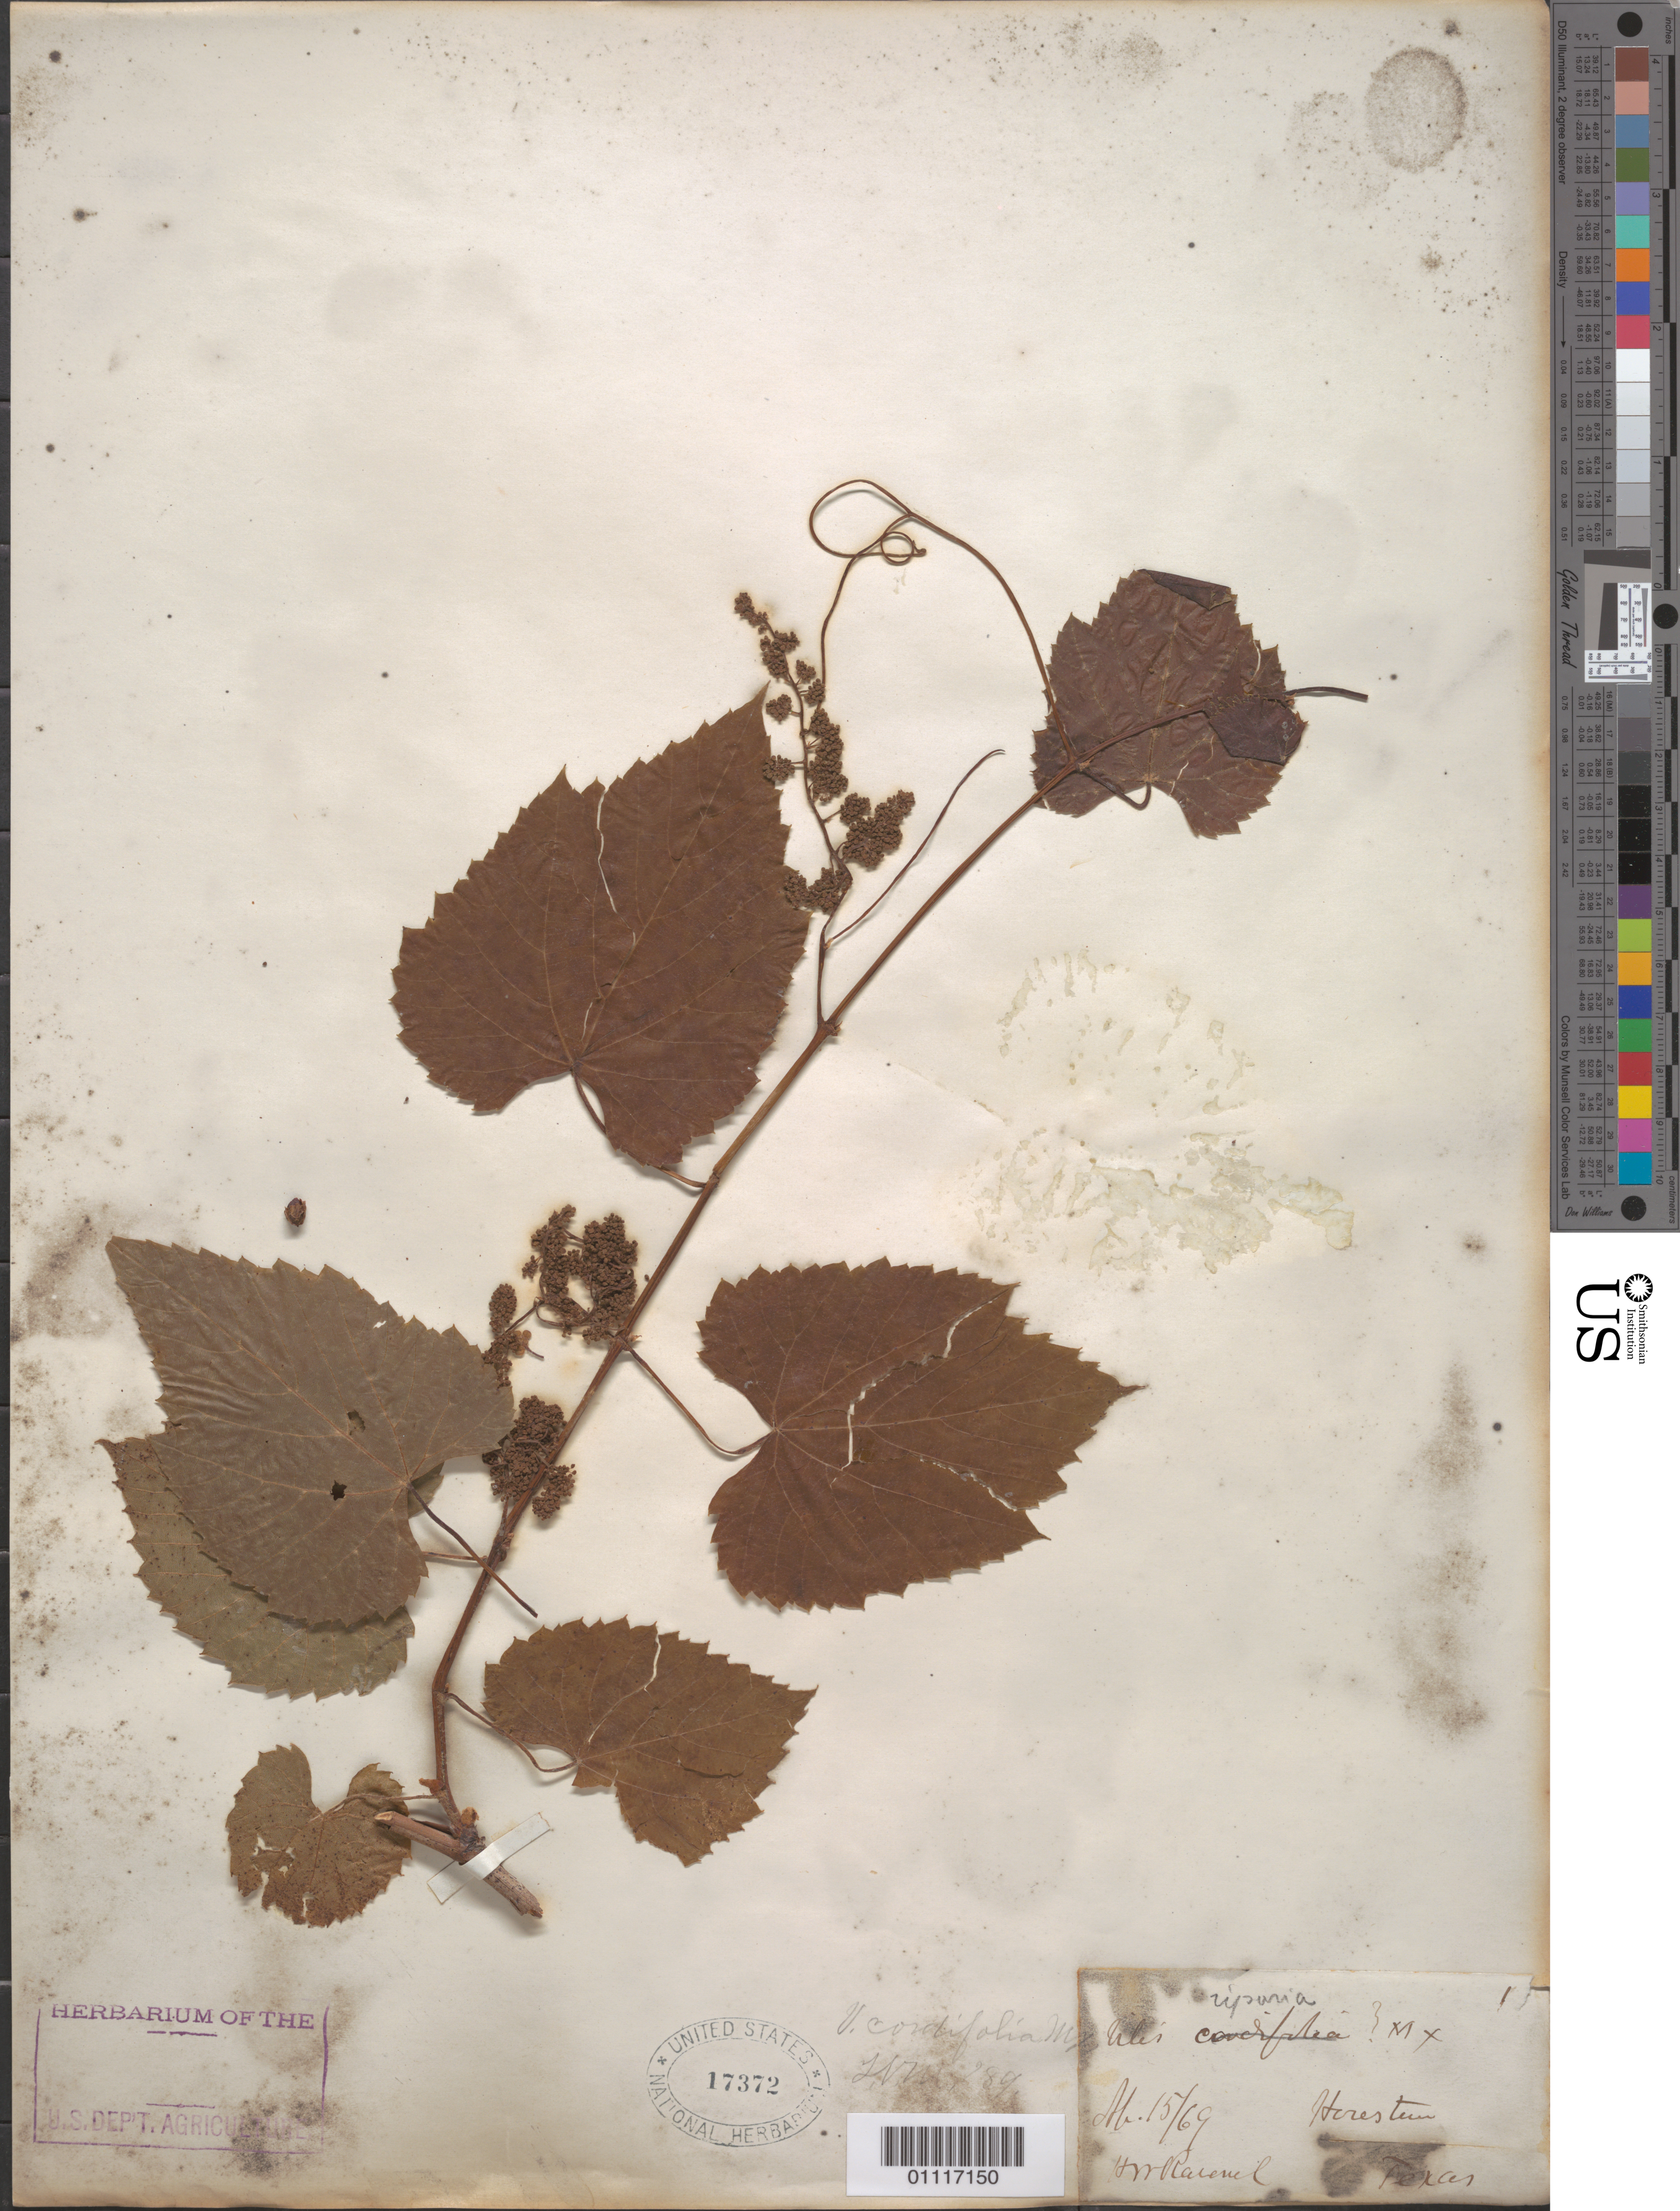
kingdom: Plantae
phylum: Tracheophyta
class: Magnoliopsida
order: Vitales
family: Vitaceae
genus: Vitis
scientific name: Vitis cordifolia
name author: Michx.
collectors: H. Ravenel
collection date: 1869-04-15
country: United States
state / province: Texas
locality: Houston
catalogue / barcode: US 17372